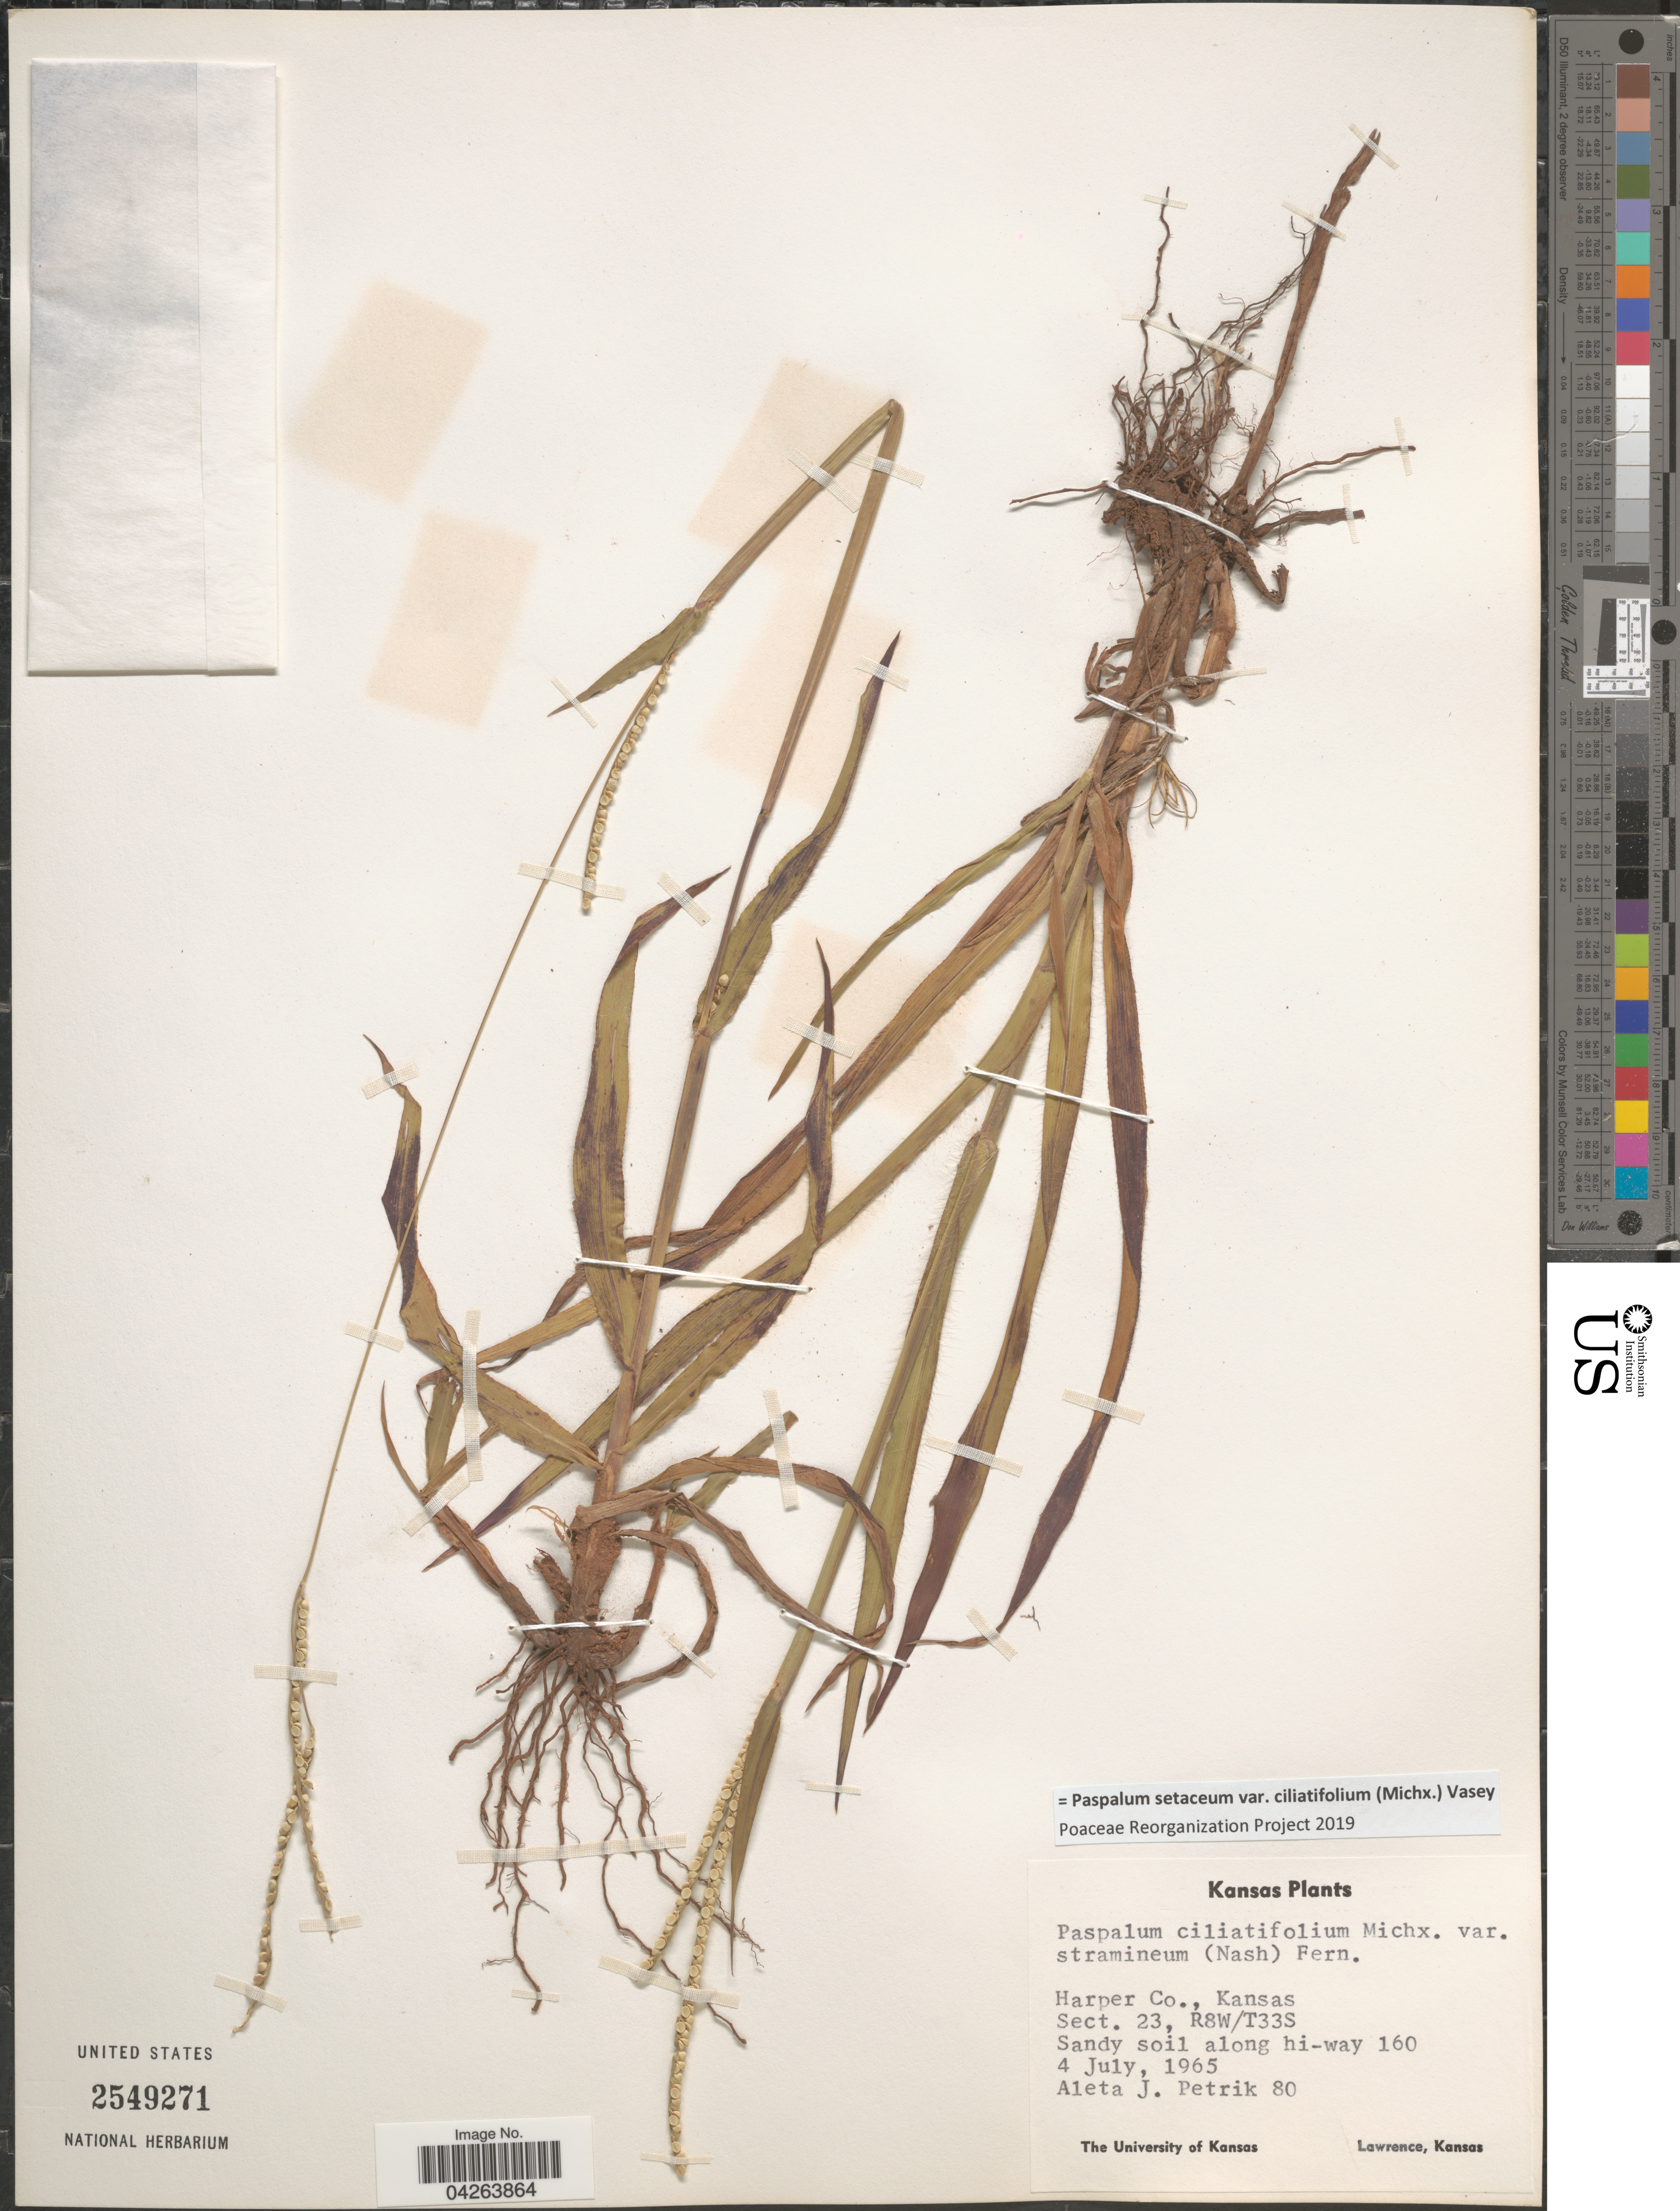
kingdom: Plantae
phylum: Tracheophyta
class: Liliopsida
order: Poales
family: Poaceae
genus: Paspalum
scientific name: Paspalum setaceum var. ciliatifolium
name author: (Michx.) Vasey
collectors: A. Petrik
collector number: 80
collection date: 1965-07-04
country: United States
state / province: Kansas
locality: Harper Co., Sect. 23, R8W/T33S. Sandy soil along hi-way 160.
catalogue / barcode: US 2549271